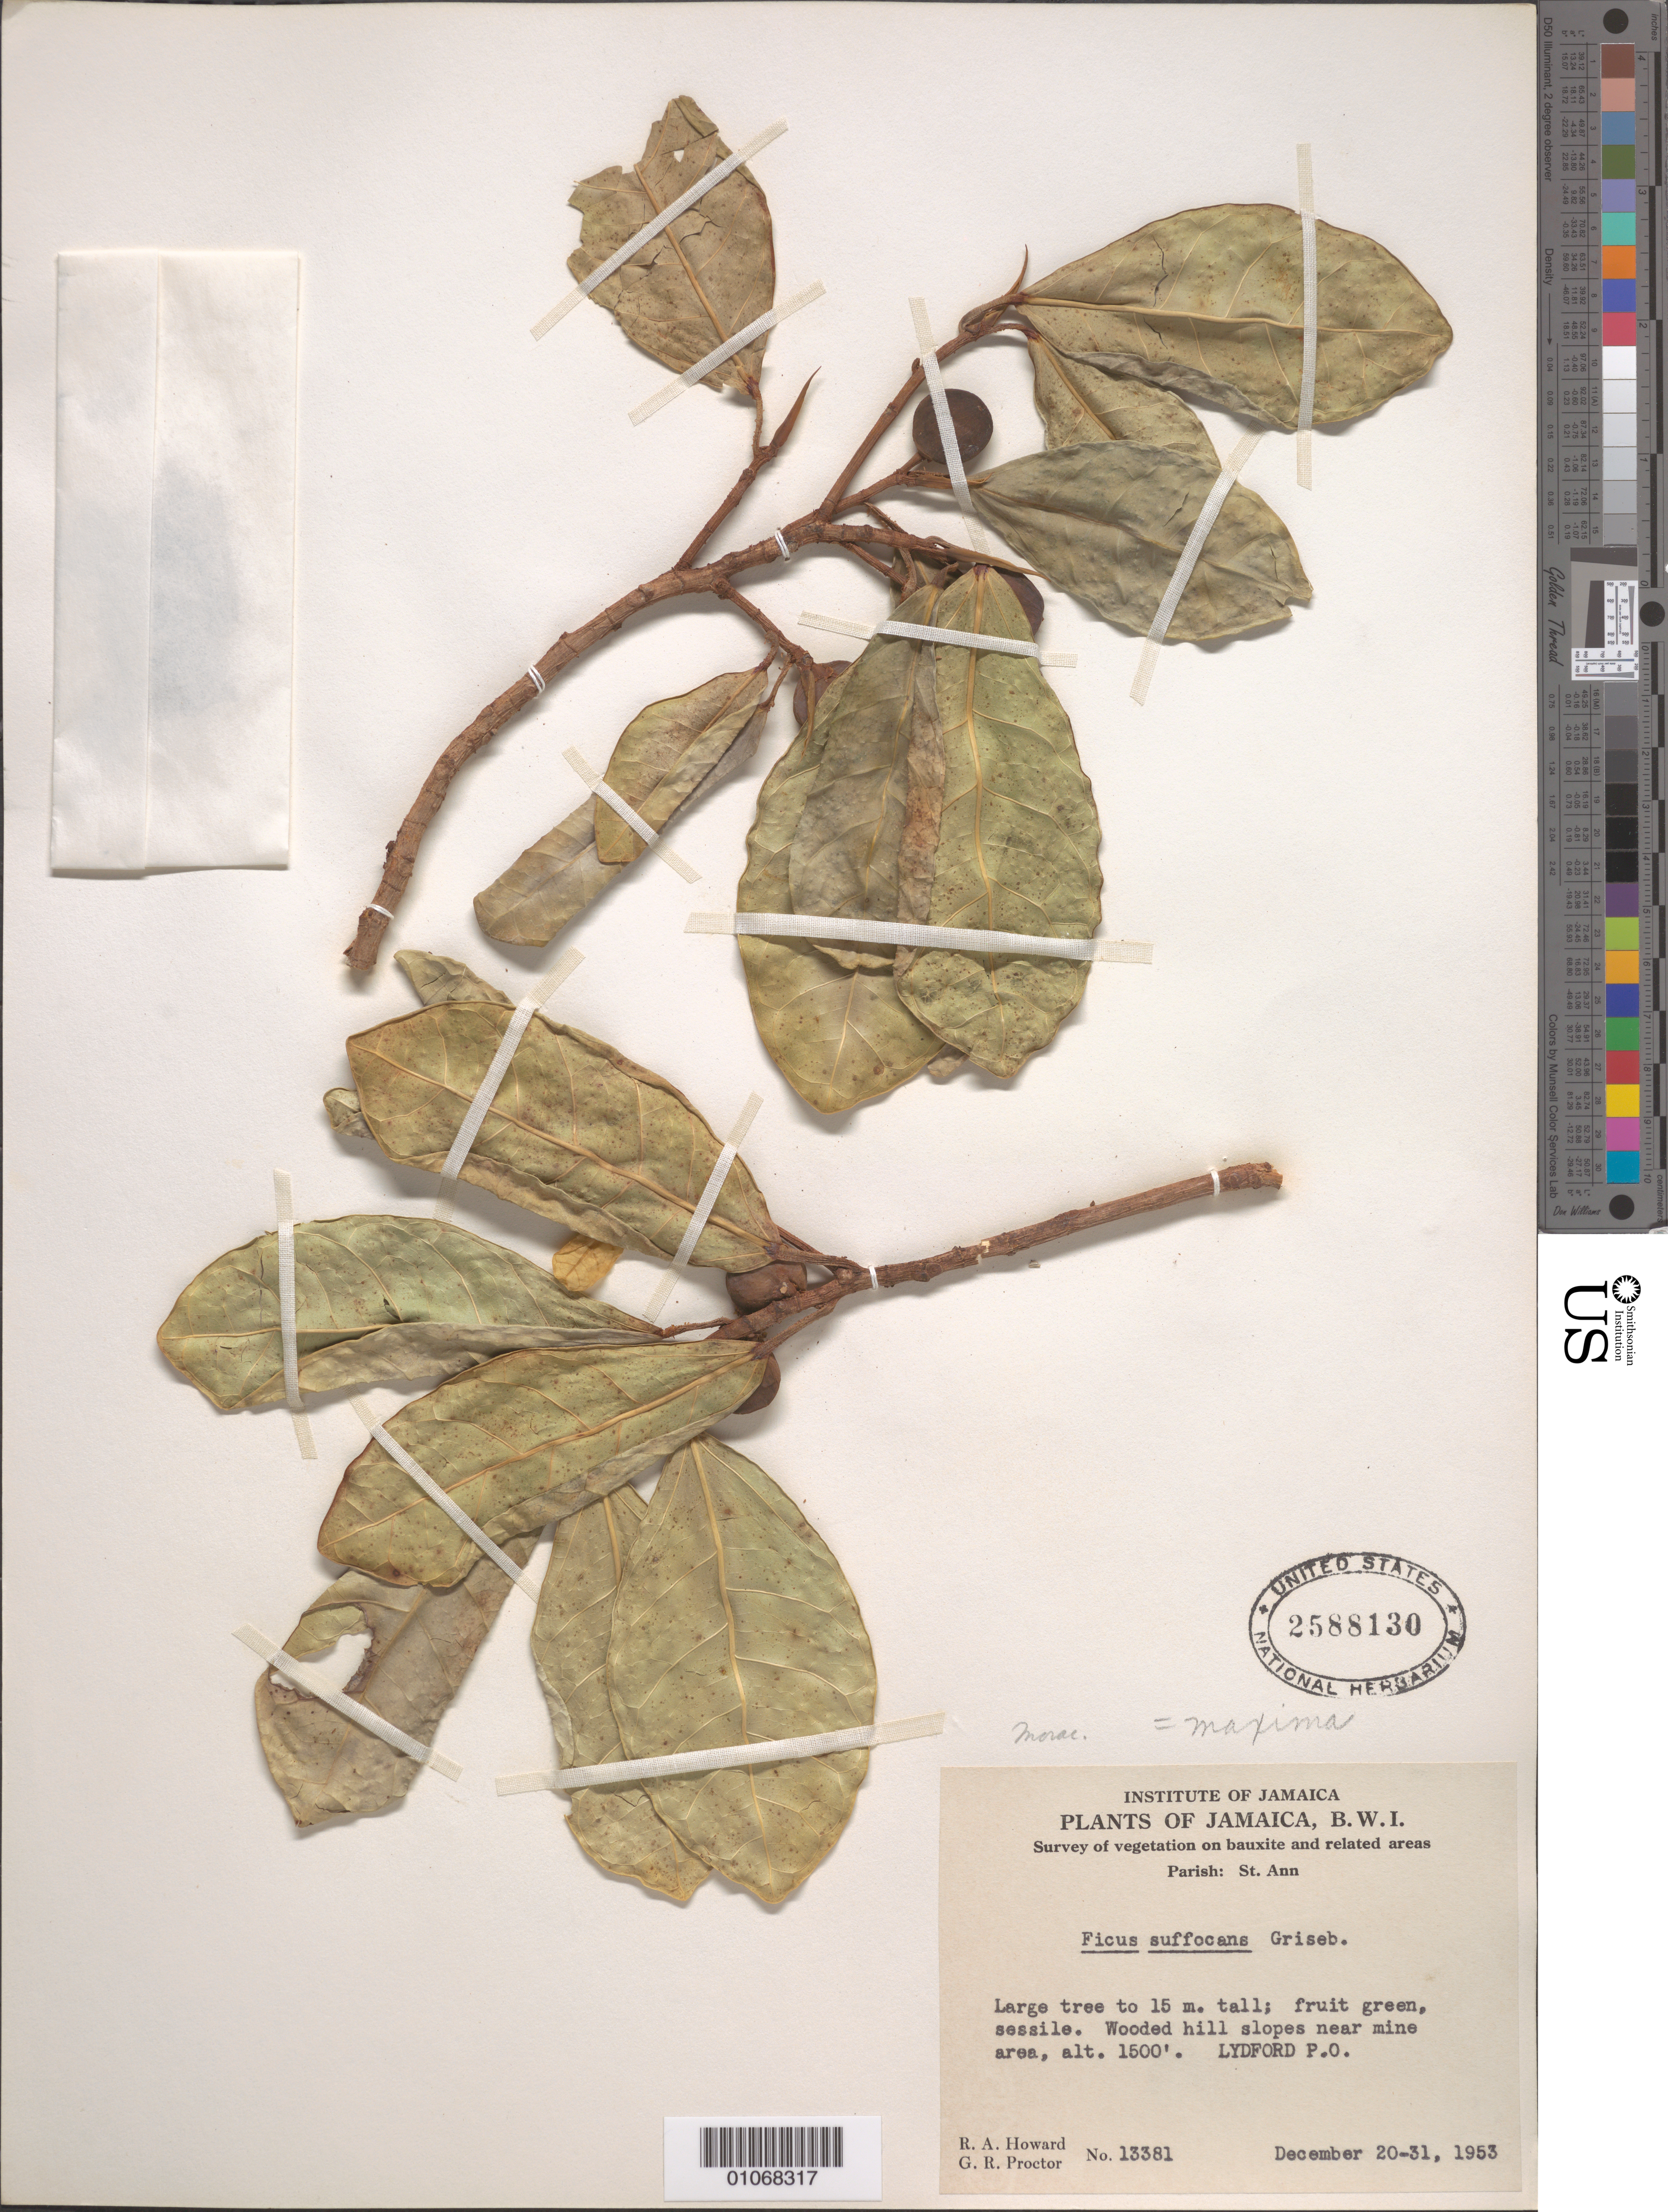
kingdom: Plantae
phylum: Tracheophyta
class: Magnoliopsida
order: Rosales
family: Moraceae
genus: Ficus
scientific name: Ficus maxima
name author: Mill.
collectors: R. A. Howard, R. A. Howard & G. R. Proctor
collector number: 13381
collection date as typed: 20 Dec 1953 to 31 Dec 1953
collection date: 1953-12-20/1953-12-31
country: Jamaica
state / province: Saint Ann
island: Jamaica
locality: Survey of vegetation on bauxite and related areas.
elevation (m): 457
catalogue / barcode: US 2588130